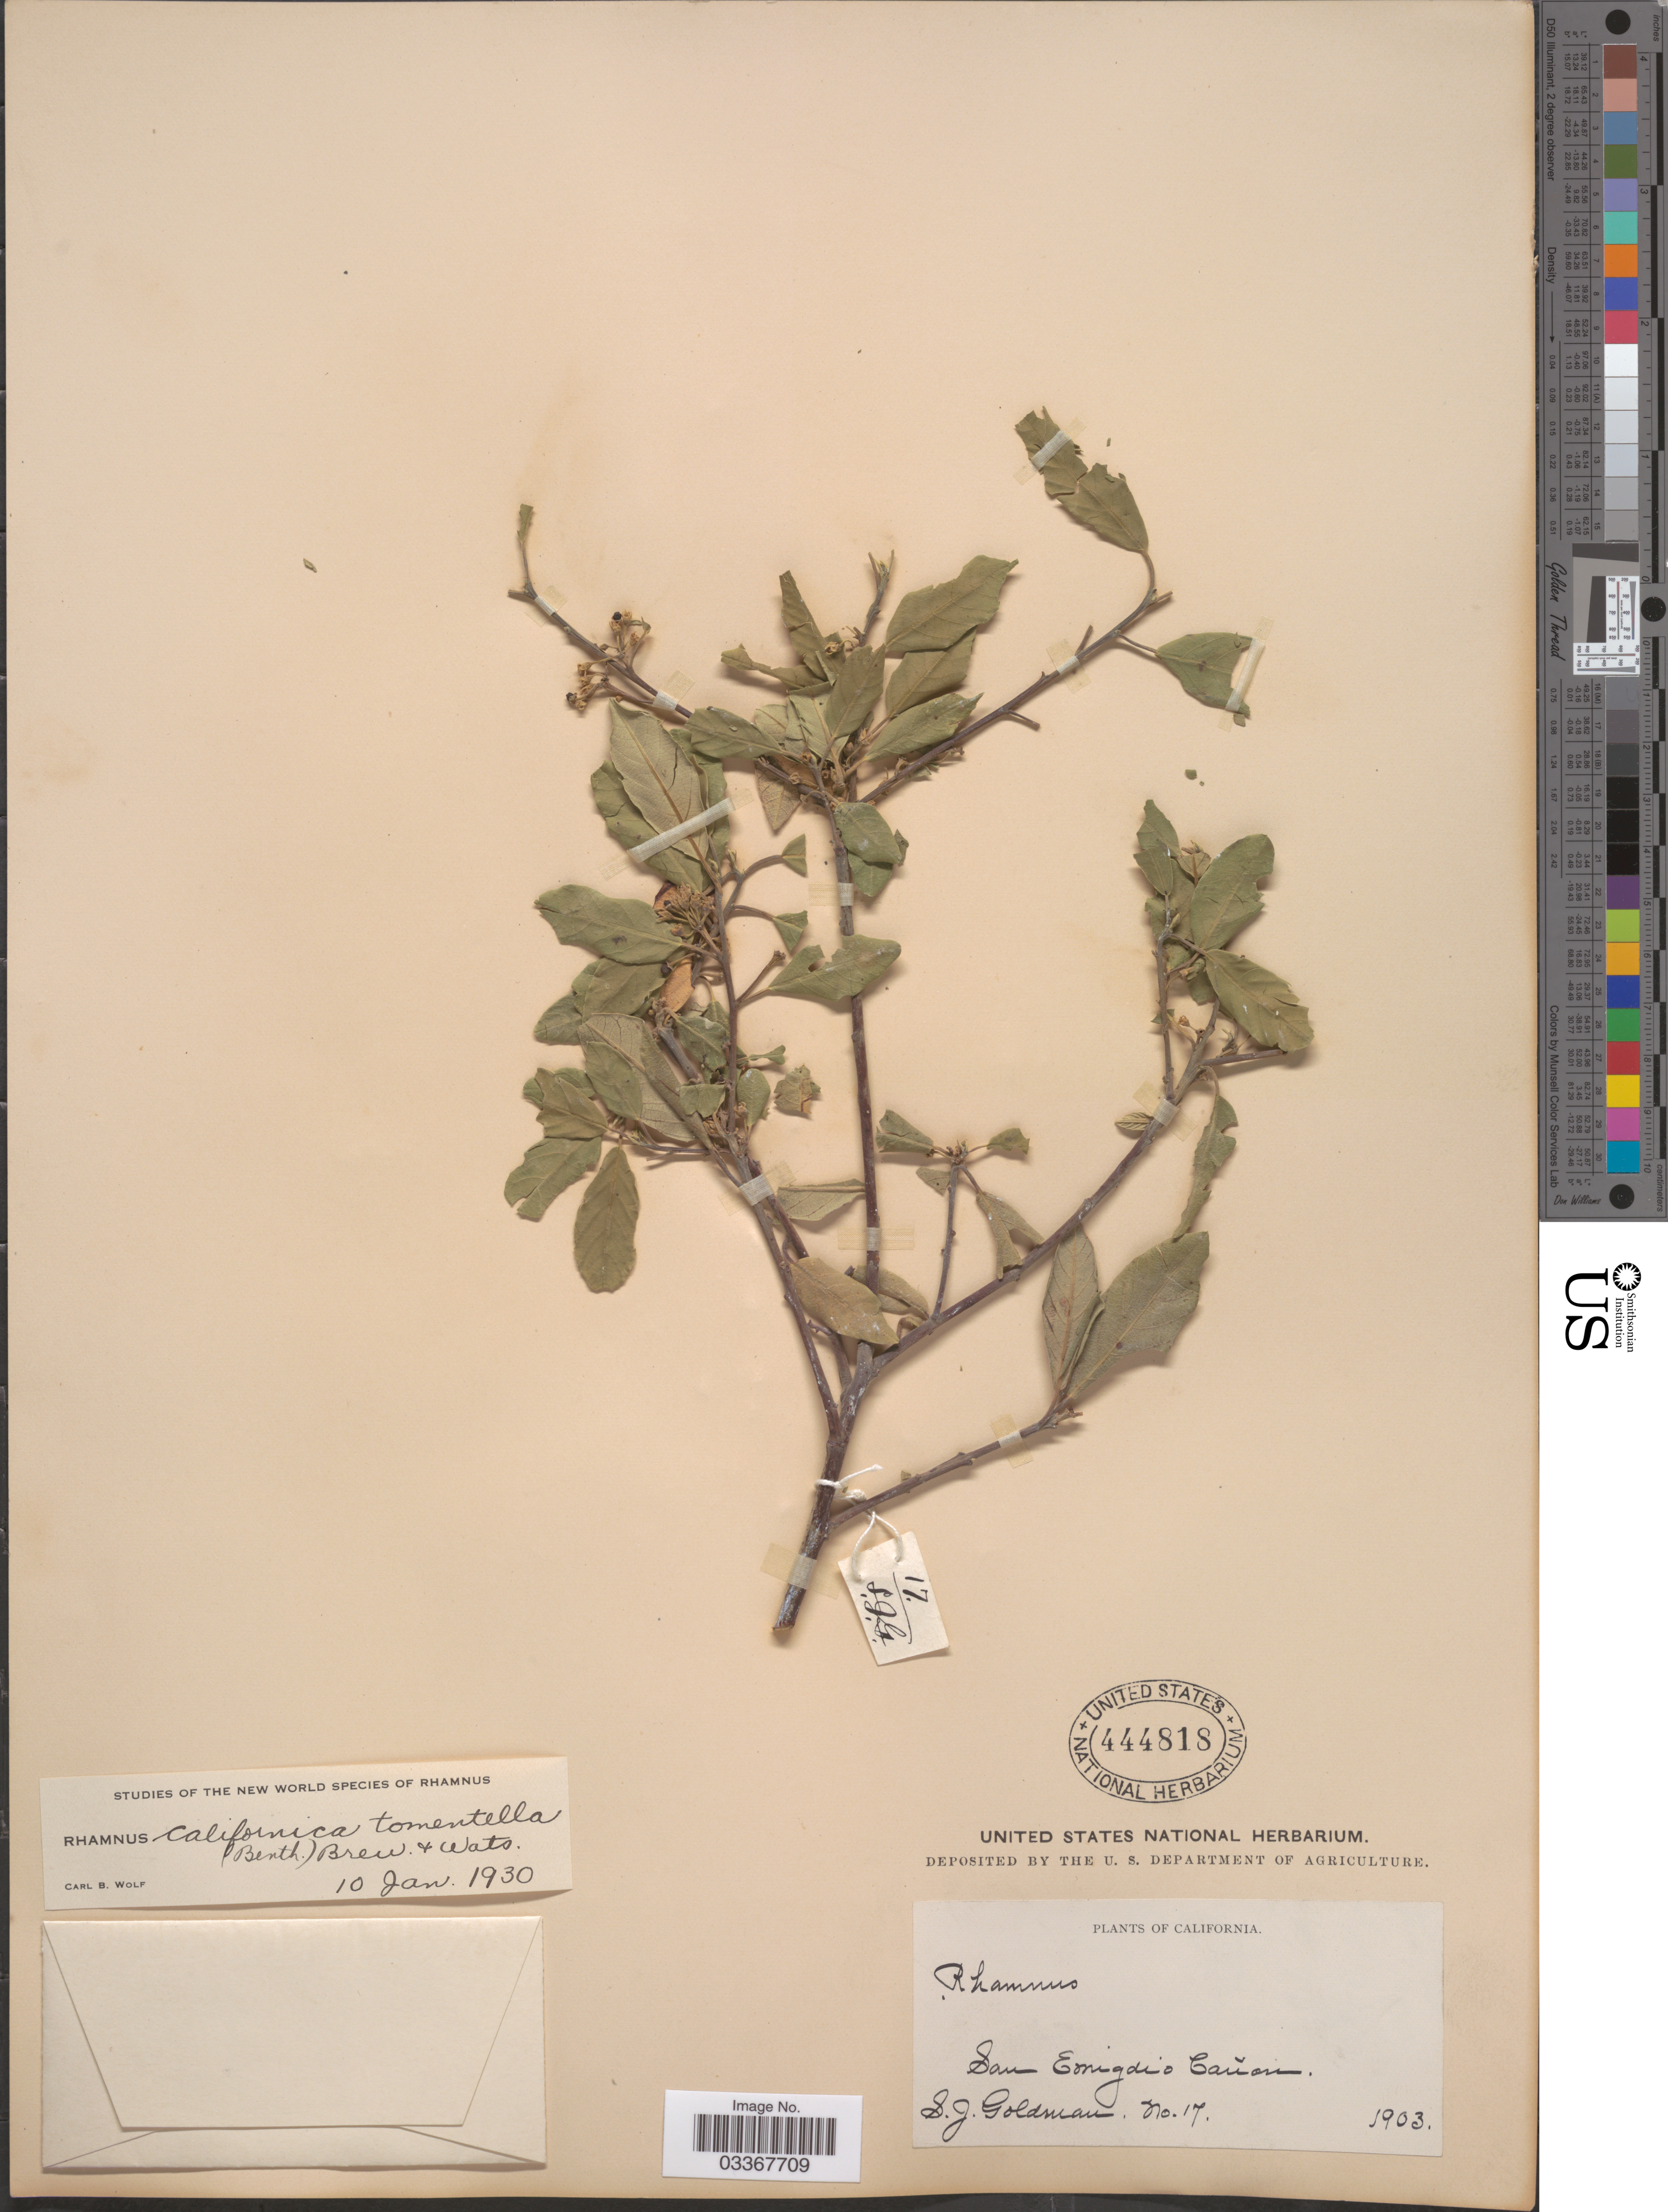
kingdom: Plantae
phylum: Tracheophyta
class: Magnoliopsida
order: Rosales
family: Rhamnaceae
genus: Frangula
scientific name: Frangula californica subsp. tomentella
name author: (Benth.) Kartesz & Gandhi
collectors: S. Goldman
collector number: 17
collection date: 1903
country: United States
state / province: California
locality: San Emigdio Cañon.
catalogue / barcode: US 444818